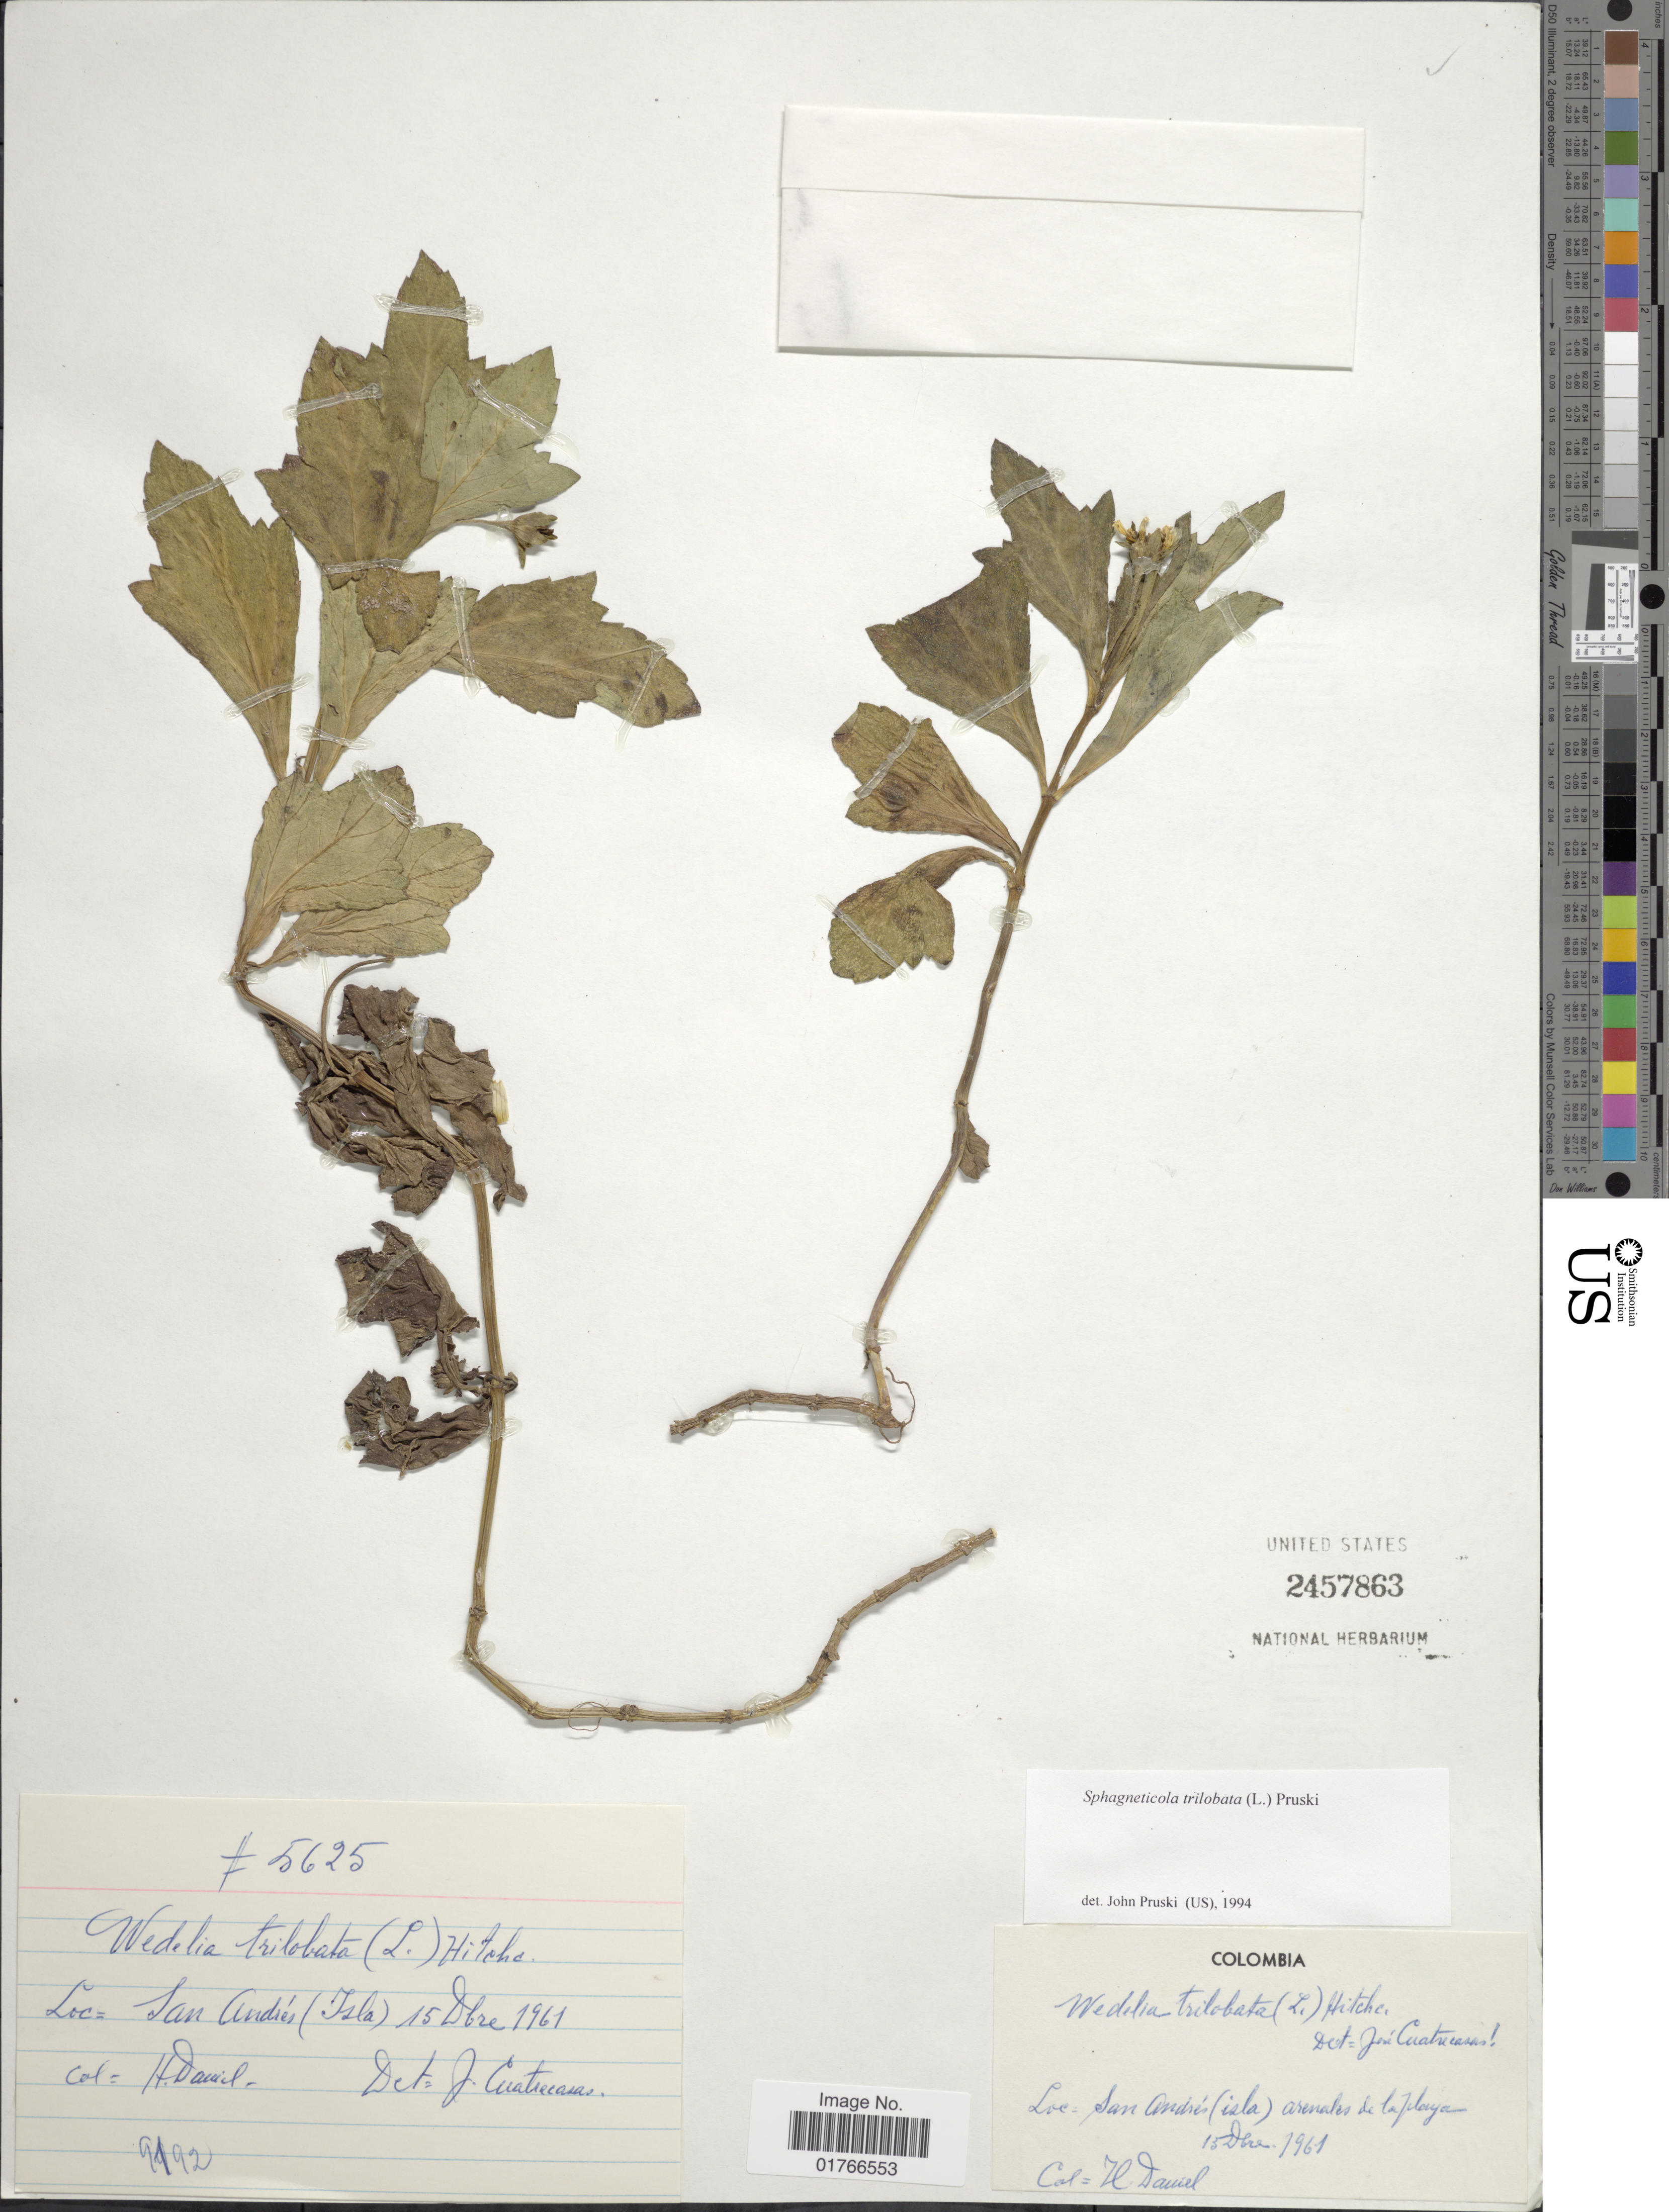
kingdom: Plantae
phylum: Tracheophyta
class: Magnoliopsida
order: Asterales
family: Asteraceae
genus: Sphagneticola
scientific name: Sphagneticola trilobata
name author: (L.) Pruski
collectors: H. Daniel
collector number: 5625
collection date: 1961-12-15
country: Colombia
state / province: San Andres y Providencia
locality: San Andres (Isla) arenales de la playa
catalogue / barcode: US 2457863